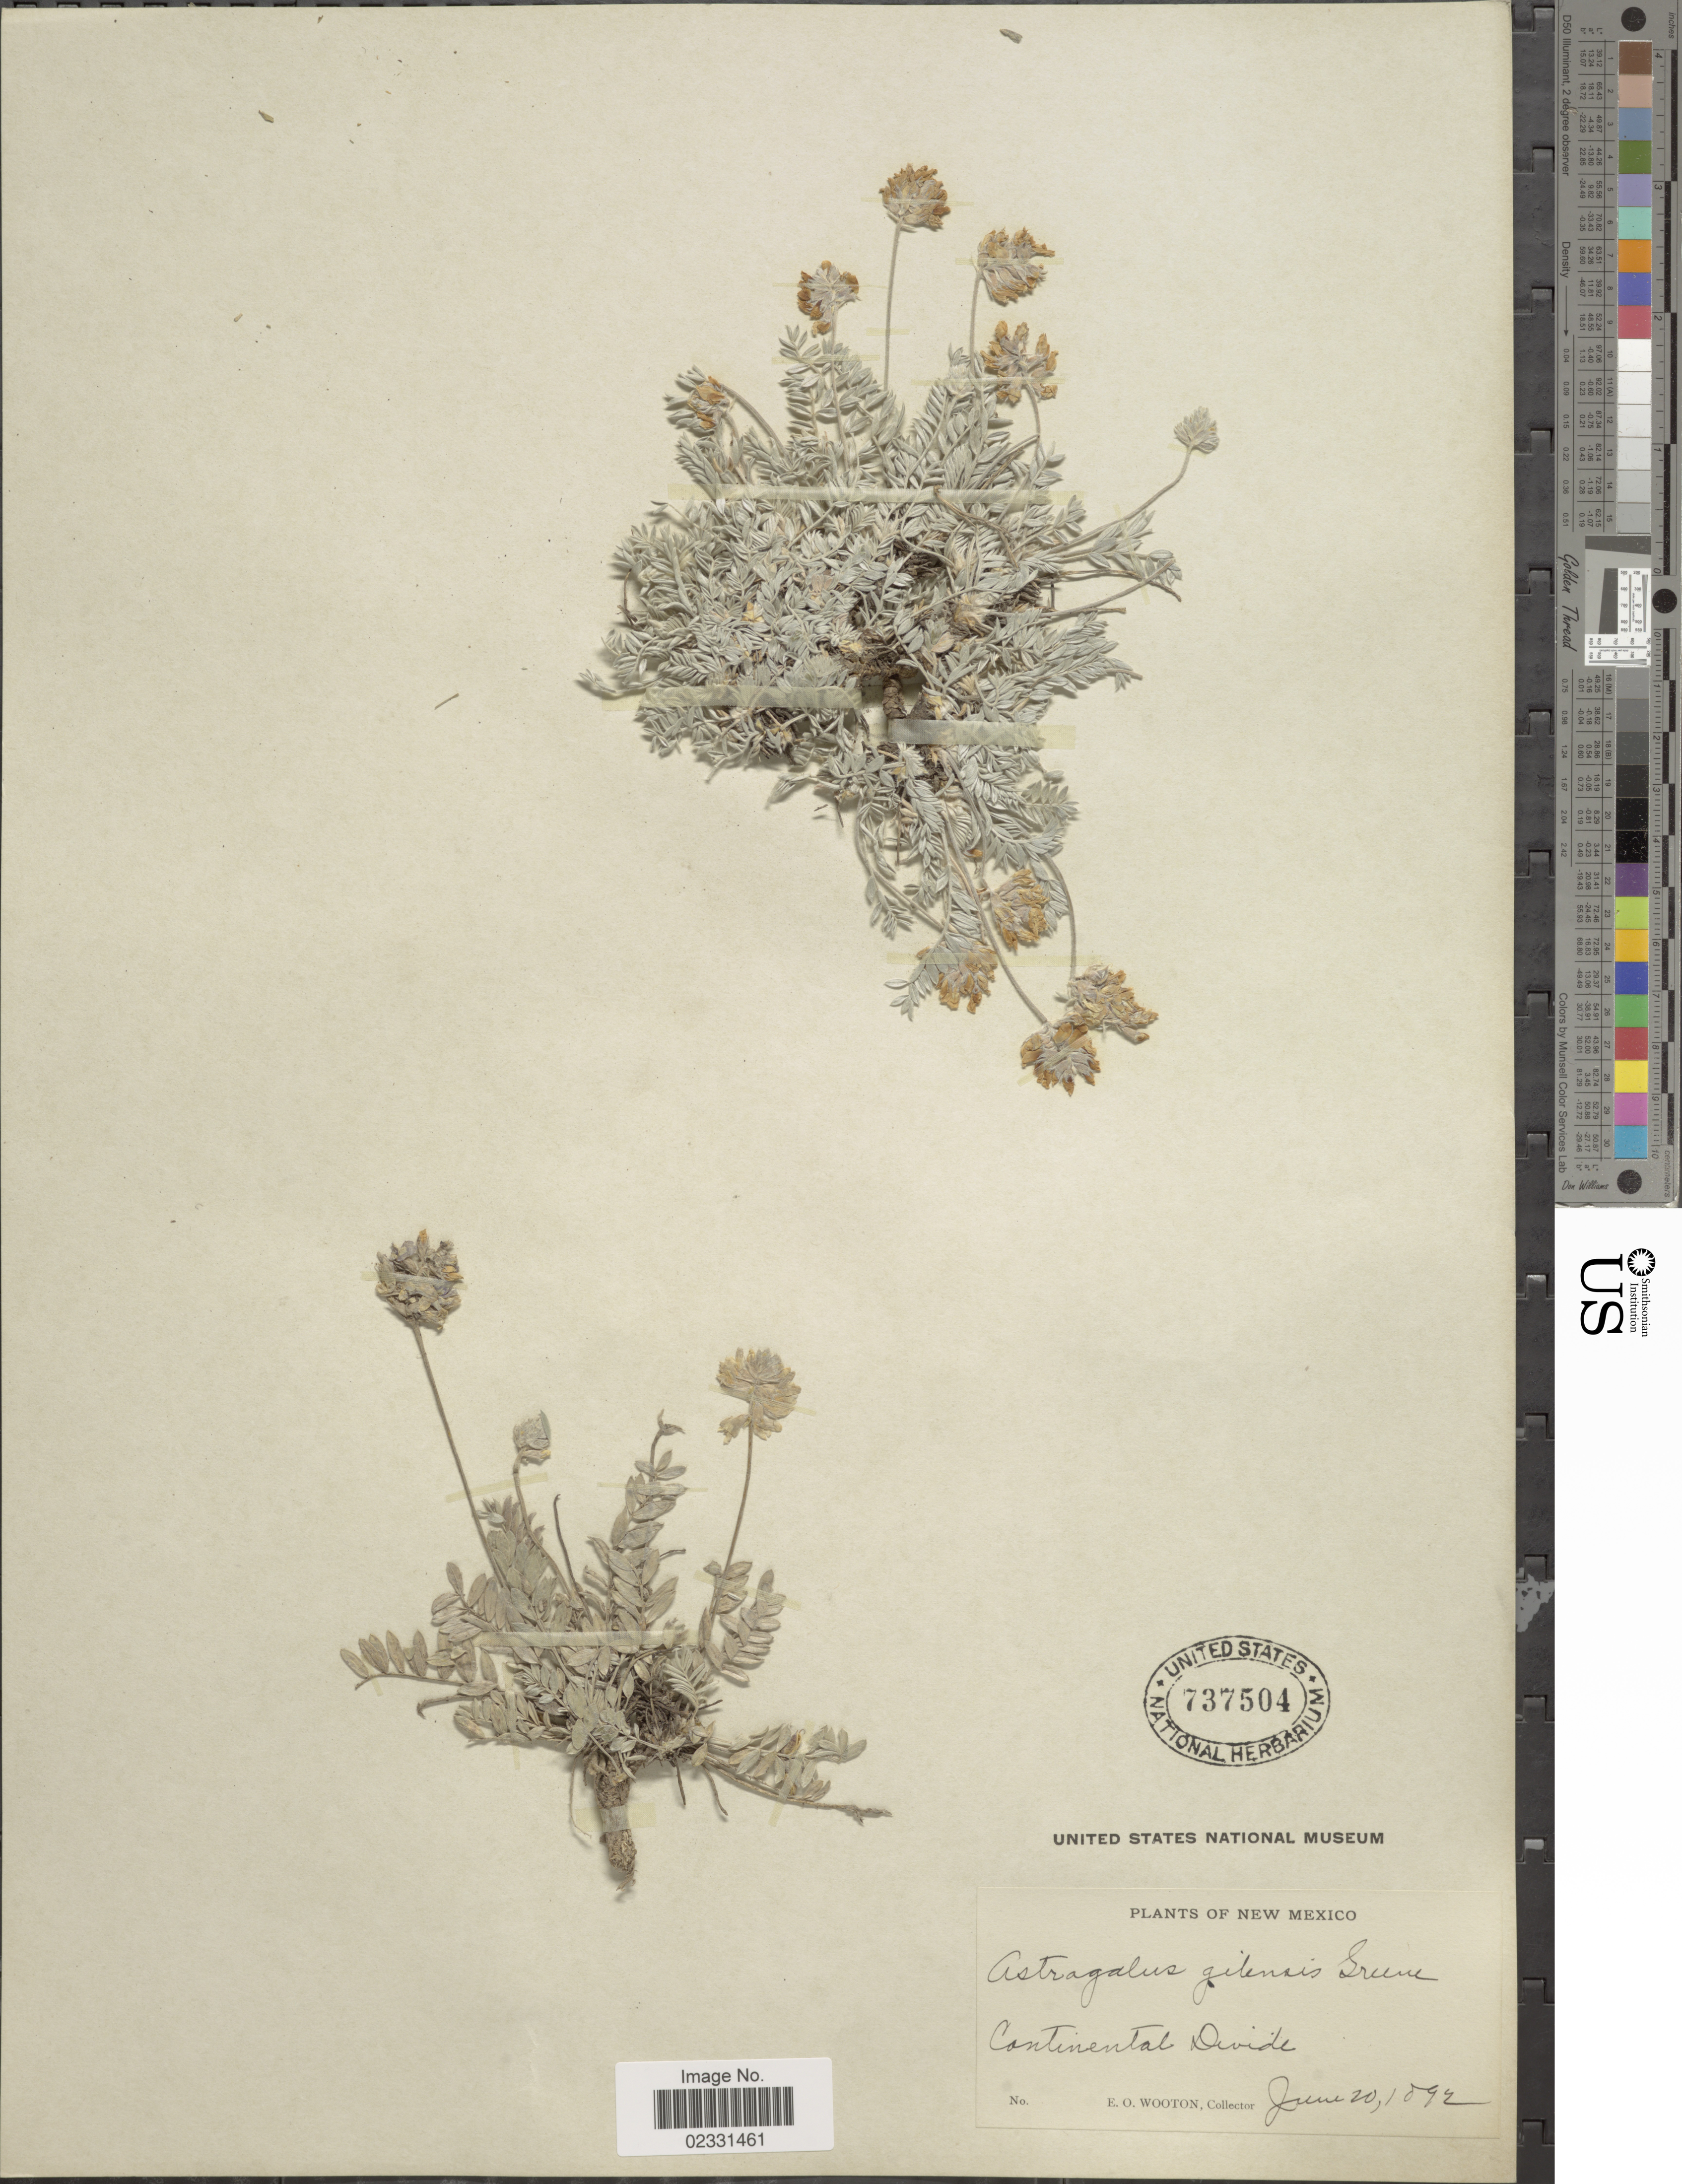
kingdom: Plantae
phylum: Tracheophyta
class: Magnoliopsida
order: Fabales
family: Fabaceae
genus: Astragalus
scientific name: Astragalus gilensis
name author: Greene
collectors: E. O. Wooton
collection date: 1892-06-20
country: United States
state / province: New Mexico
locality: Continental Divide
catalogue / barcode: US 737504